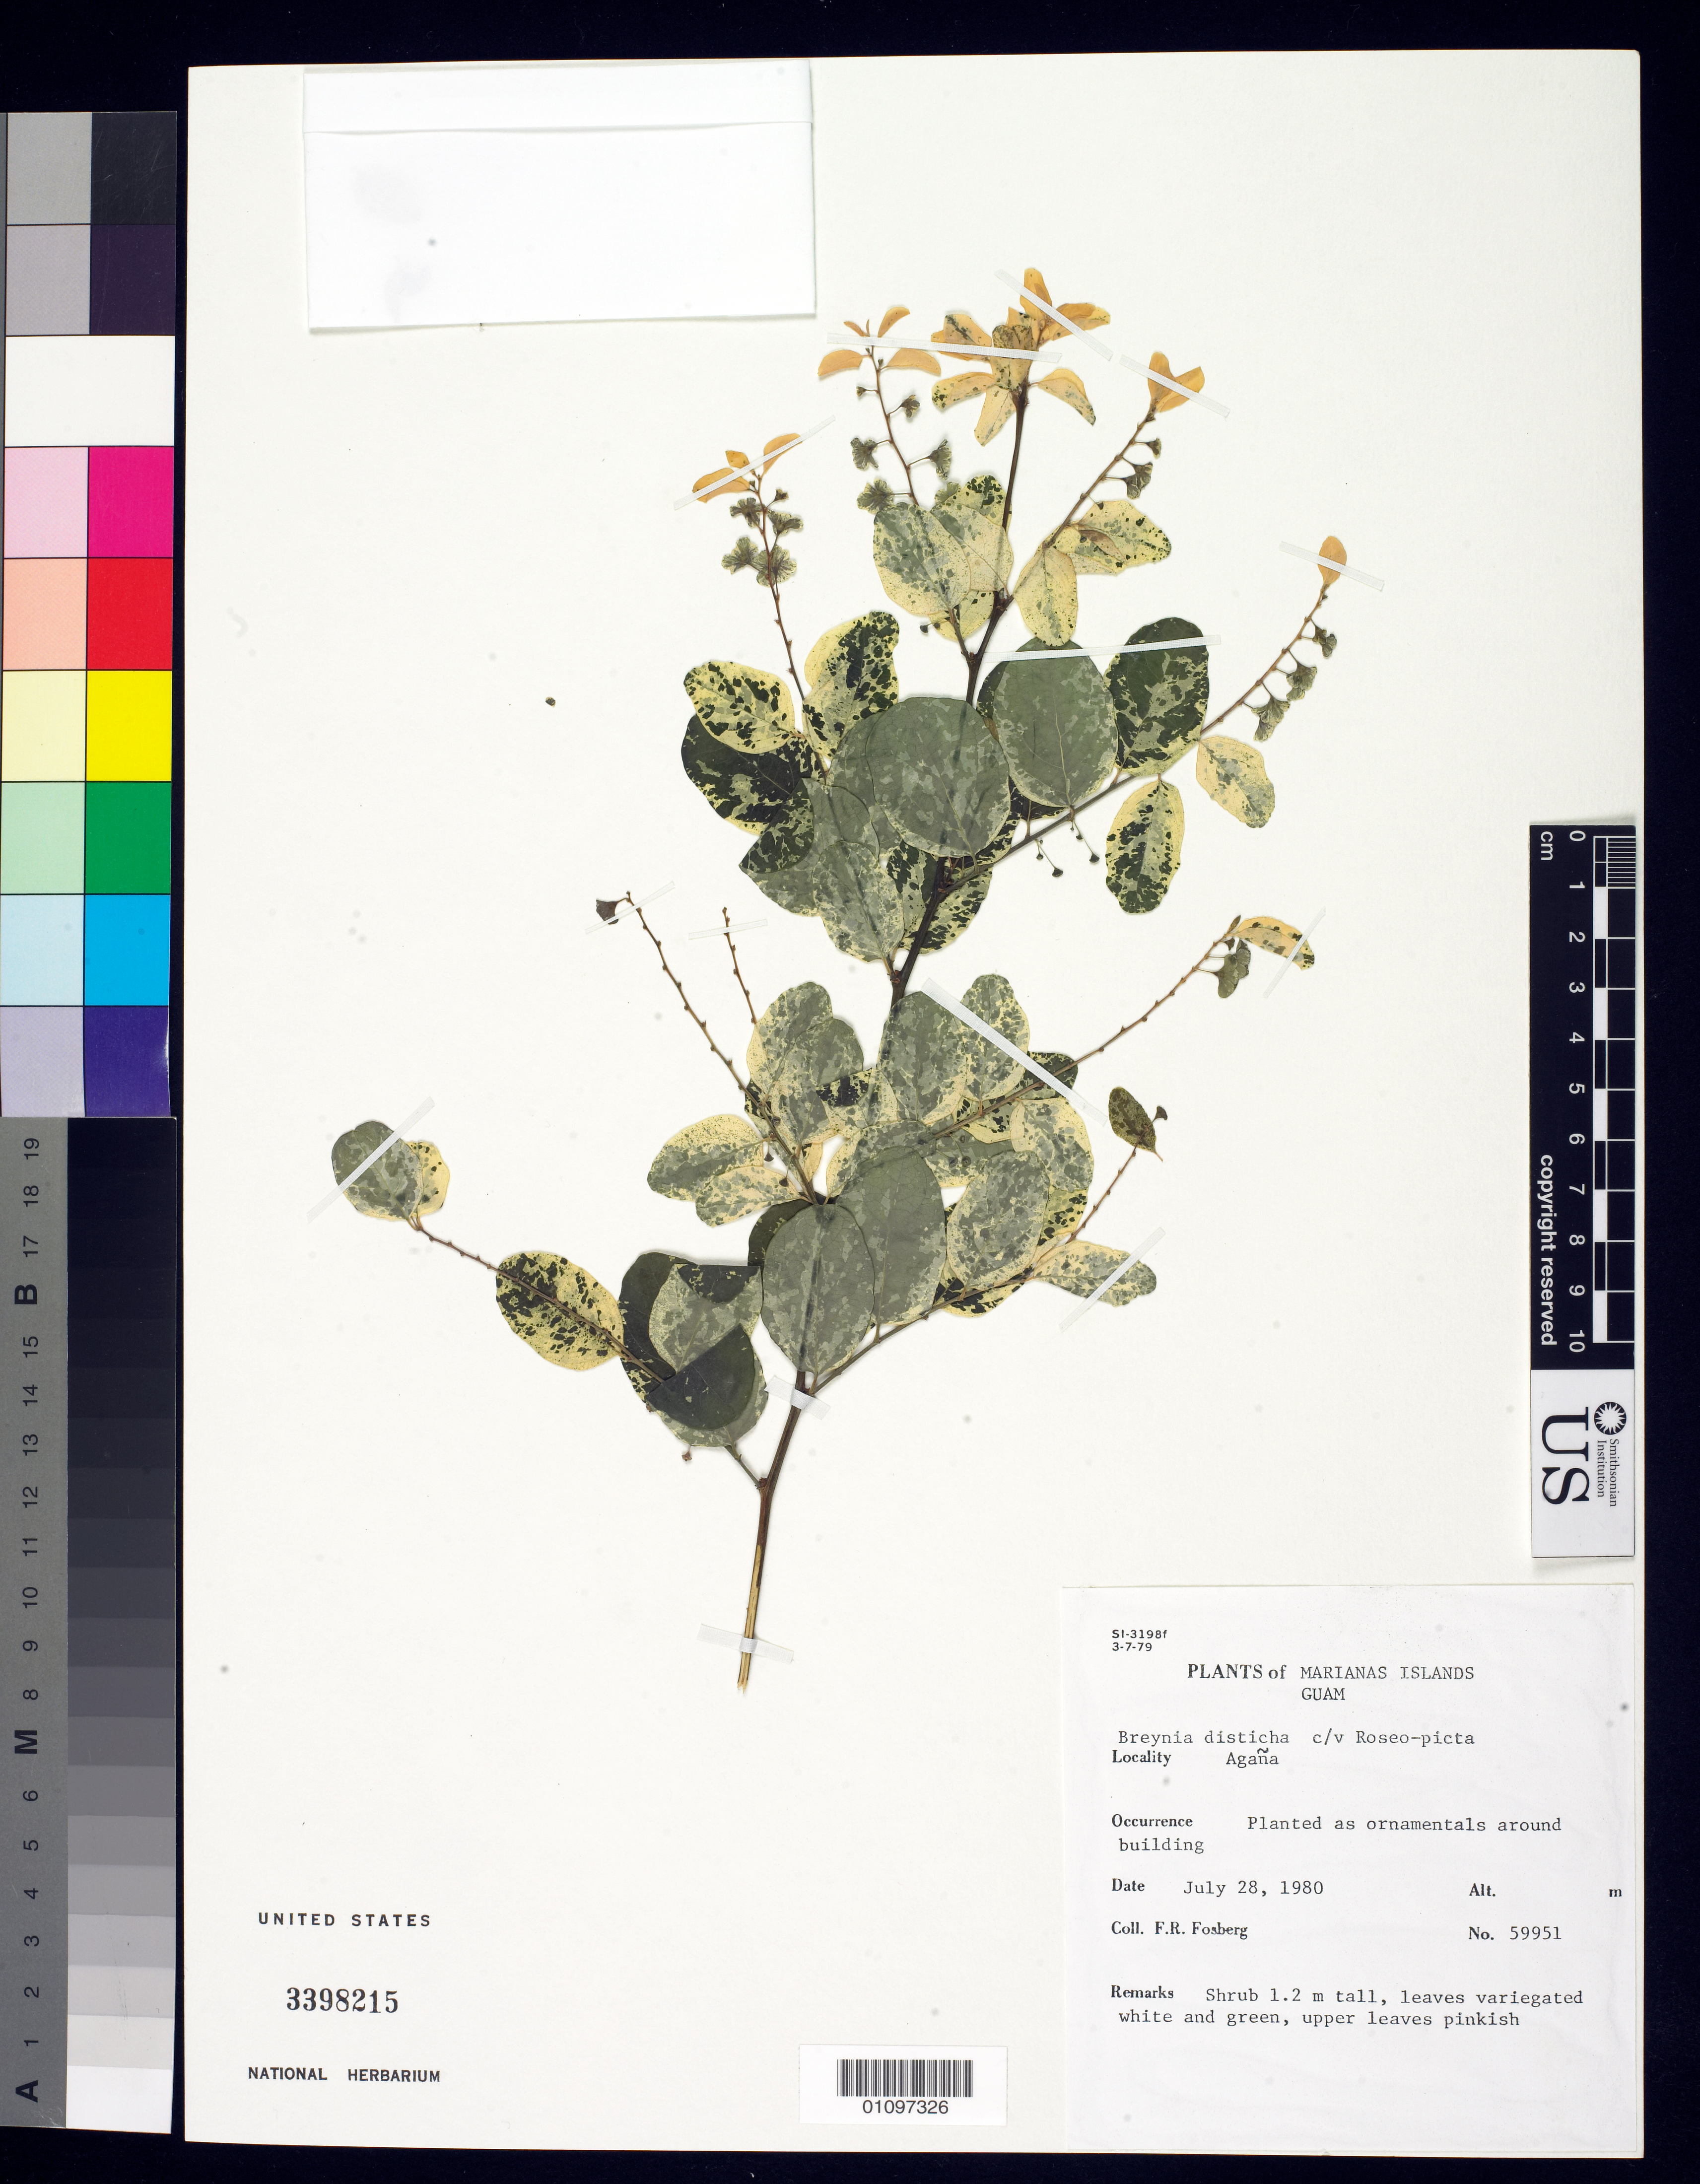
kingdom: Plantae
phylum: Tracheophyta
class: Magnoliopsida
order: Malpighiales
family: Phyllanthaceae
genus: Phyllanthus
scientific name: Phyllanthus nivosus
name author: W. Bull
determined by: Wagner, W. L., (BOT), Smithsonian Institution - National Museum of Natural History (UNITED STATES)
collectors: F. R. Fosberg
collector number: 59951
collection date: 1980-07-28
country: Guam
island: Guam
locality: Agana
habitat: planted around building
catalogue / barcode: US 3398215